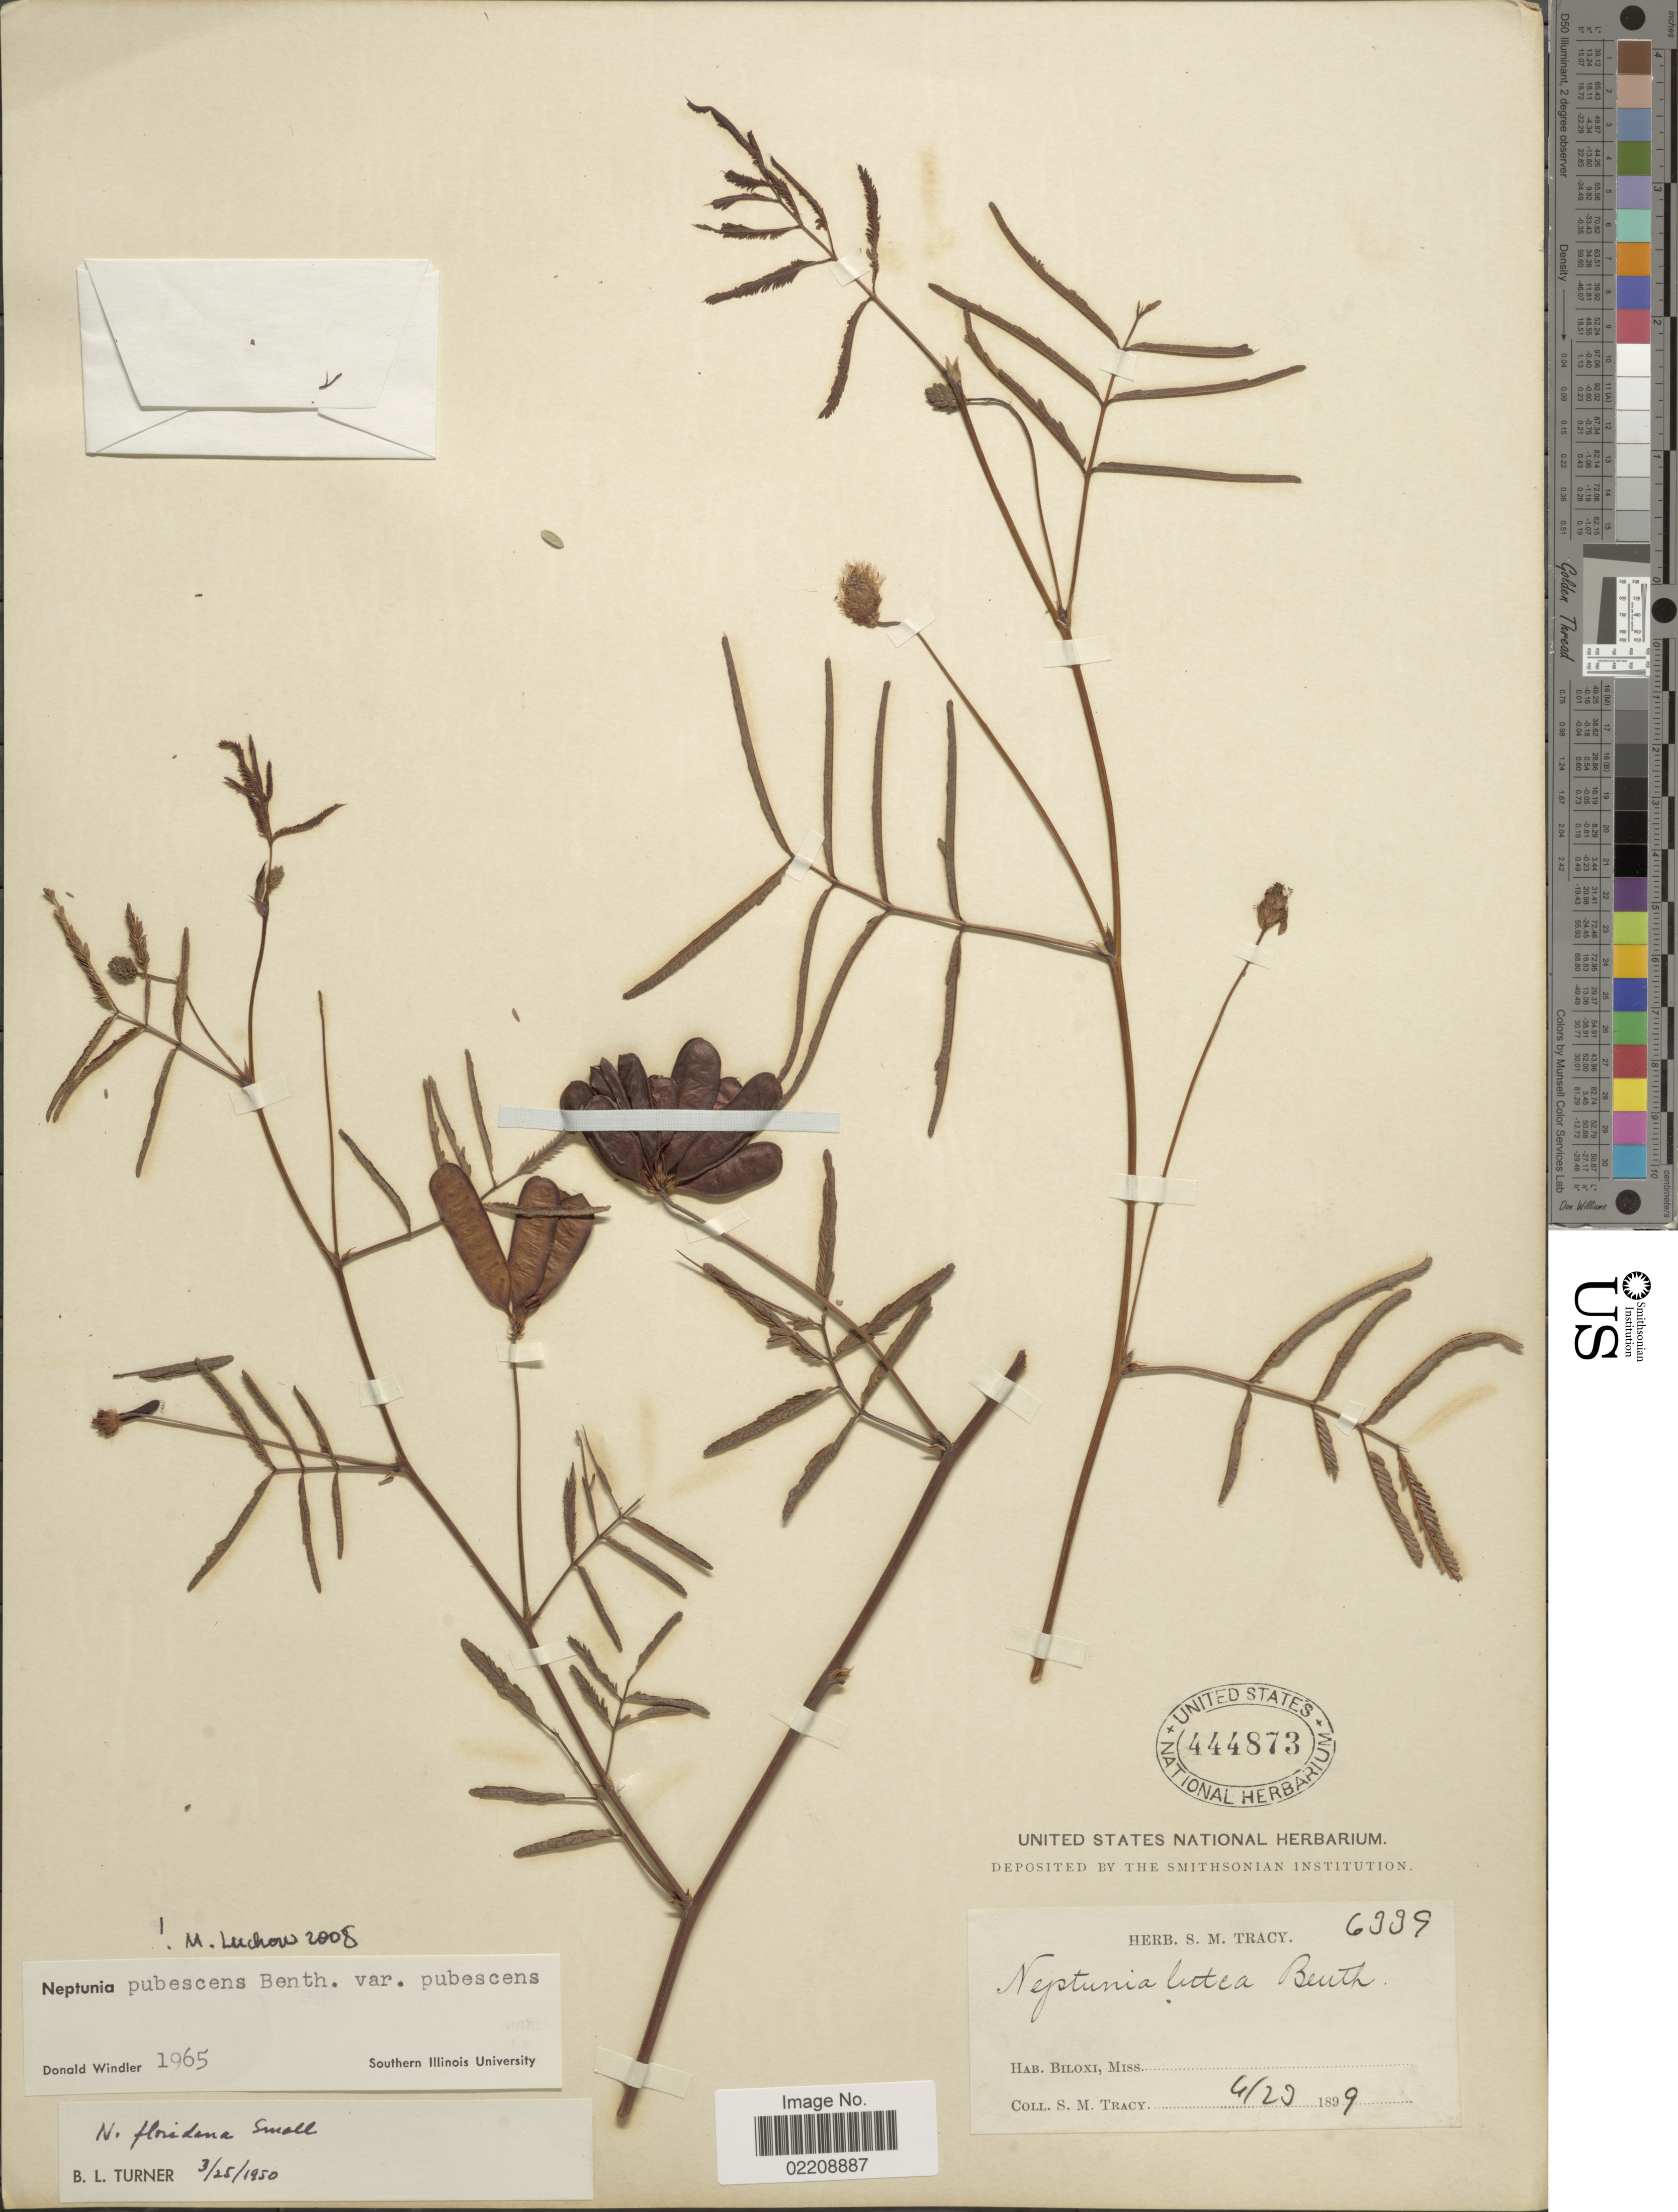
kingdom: Plantae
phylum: Tracheophyta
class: Magnoliopsida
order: Fabales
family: Fabaceae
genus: Neptunia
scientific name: Neptunia pubescens var. pubescens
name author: Benth.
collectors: S. M. Tracy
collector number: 6339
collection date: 1899-04-29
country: United States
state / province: Mississippi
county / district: Harrison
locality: Biloxi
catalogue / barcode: US 444873